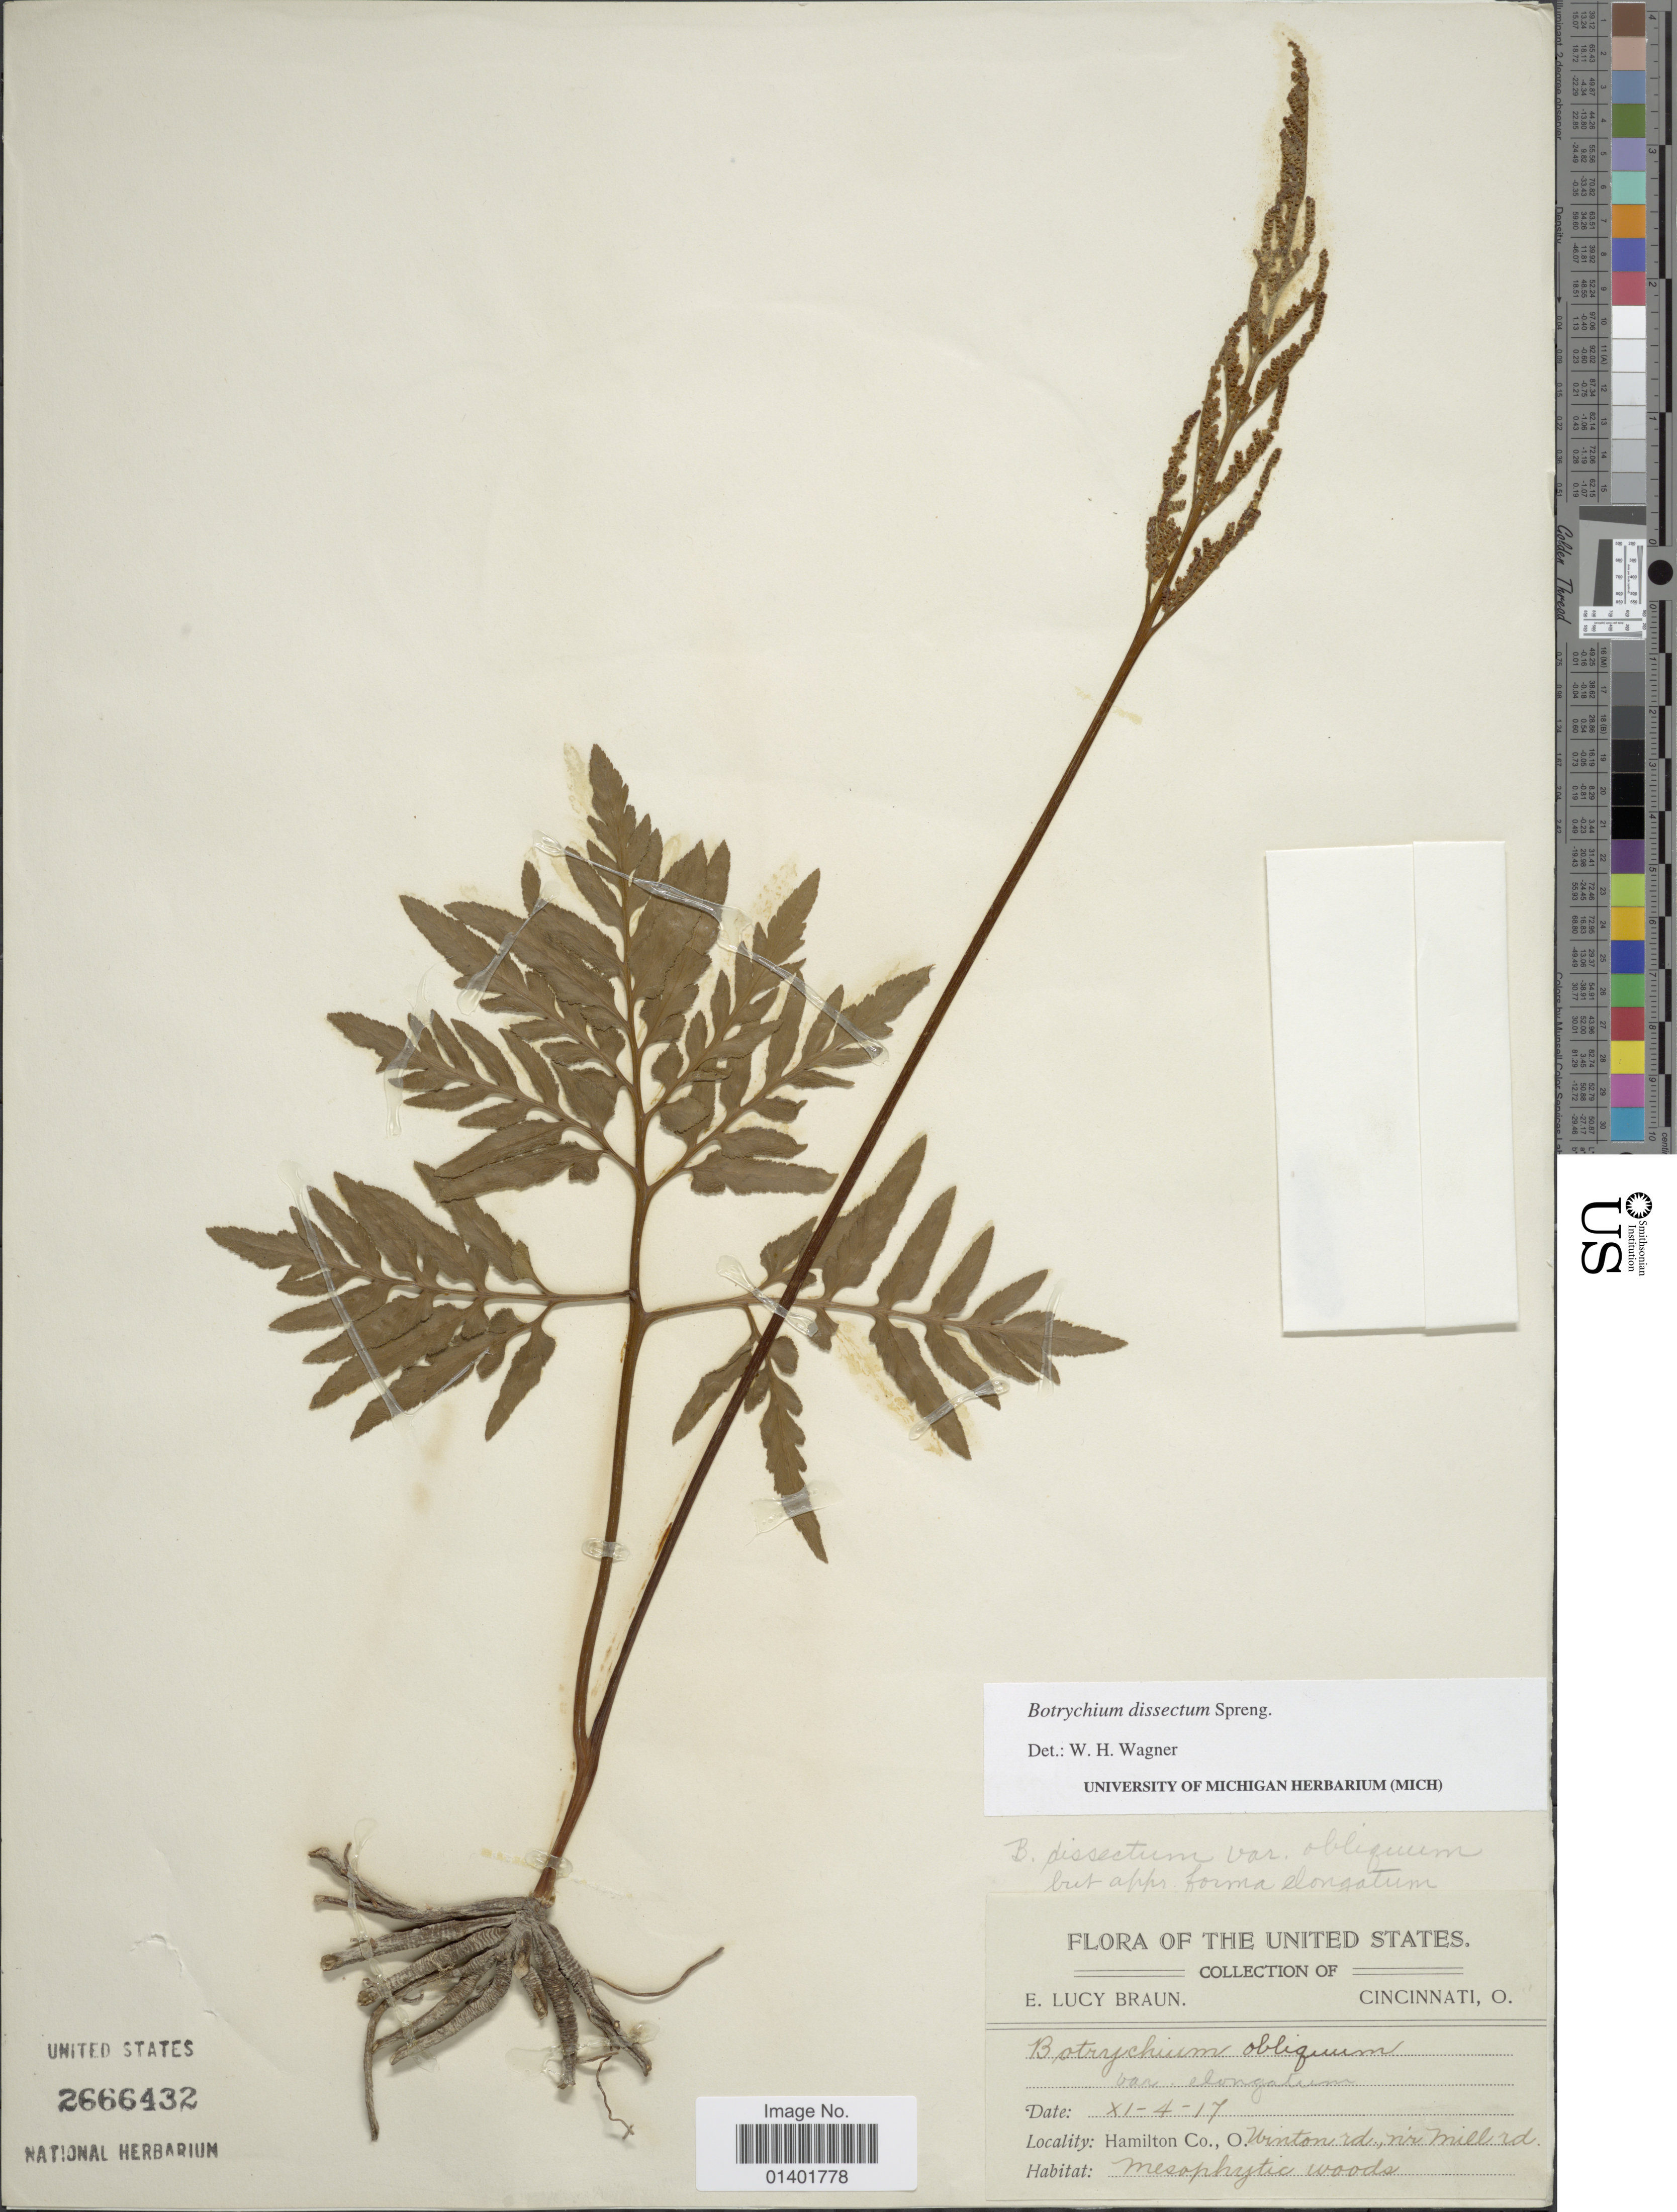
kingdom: Plantae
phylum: Tracheophyta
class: Polypodiopsida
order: Ophioglossales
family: Ophioglossaceae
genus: Botrychium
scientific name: Botrychium dissectum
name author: Spreng.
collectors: E. L. Braun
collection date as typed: Transcribed d/m/y: 4/11/17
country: United States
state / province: Ohio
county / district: Hamilton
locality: Winton Rd, near Mill Rd.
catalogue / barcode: US 2666432